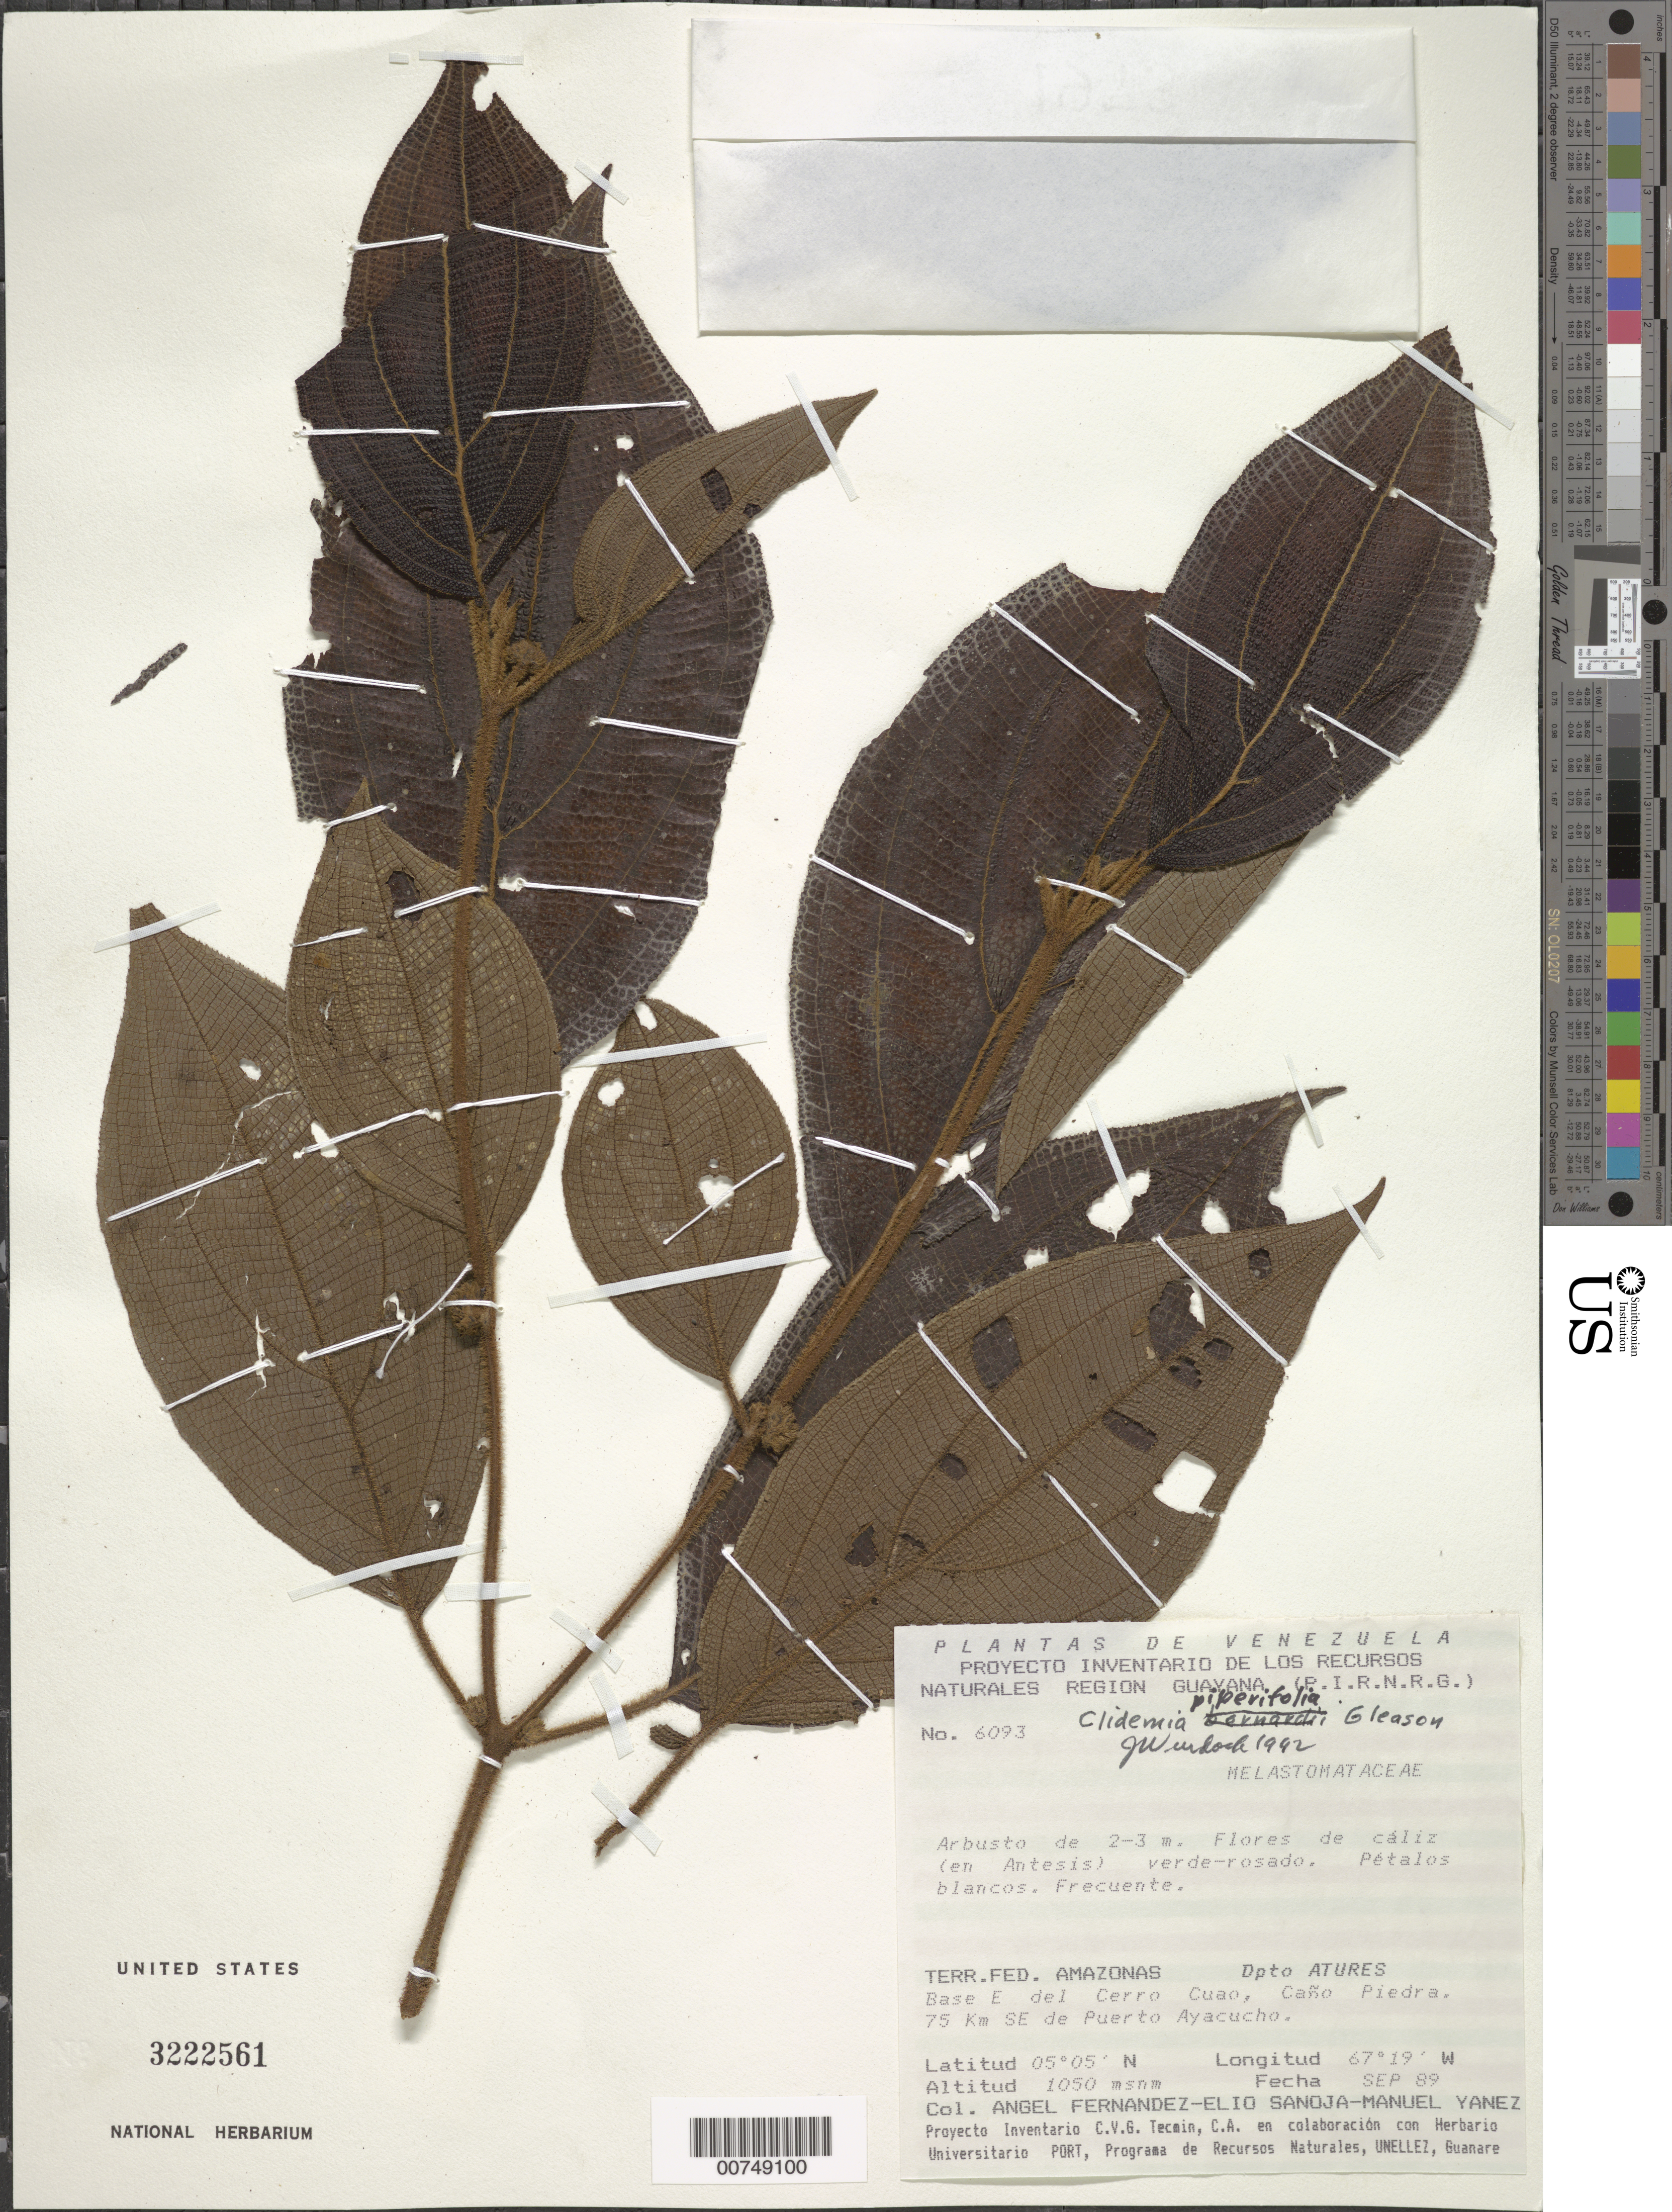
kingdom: Plantae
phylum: Tracheophyta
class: Magnoliopsida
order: Myrtales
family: Melastomataceae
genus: Clidemia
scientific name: Clidemia piperifolia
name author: Gleason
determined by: Wurdack, John J., (US), US (UNITED STATES)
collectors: A. Fernández, E. Sanoja & M. Yanez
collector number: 6093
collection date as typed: Sep-89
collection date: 1989-09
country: Venezuela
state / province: Amazonas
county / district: Atures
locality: Caño Piedra, base E del Cerro Cuao, 75 m SE de Puerto Ayacucho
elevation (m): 1050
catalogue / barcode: US 3222561